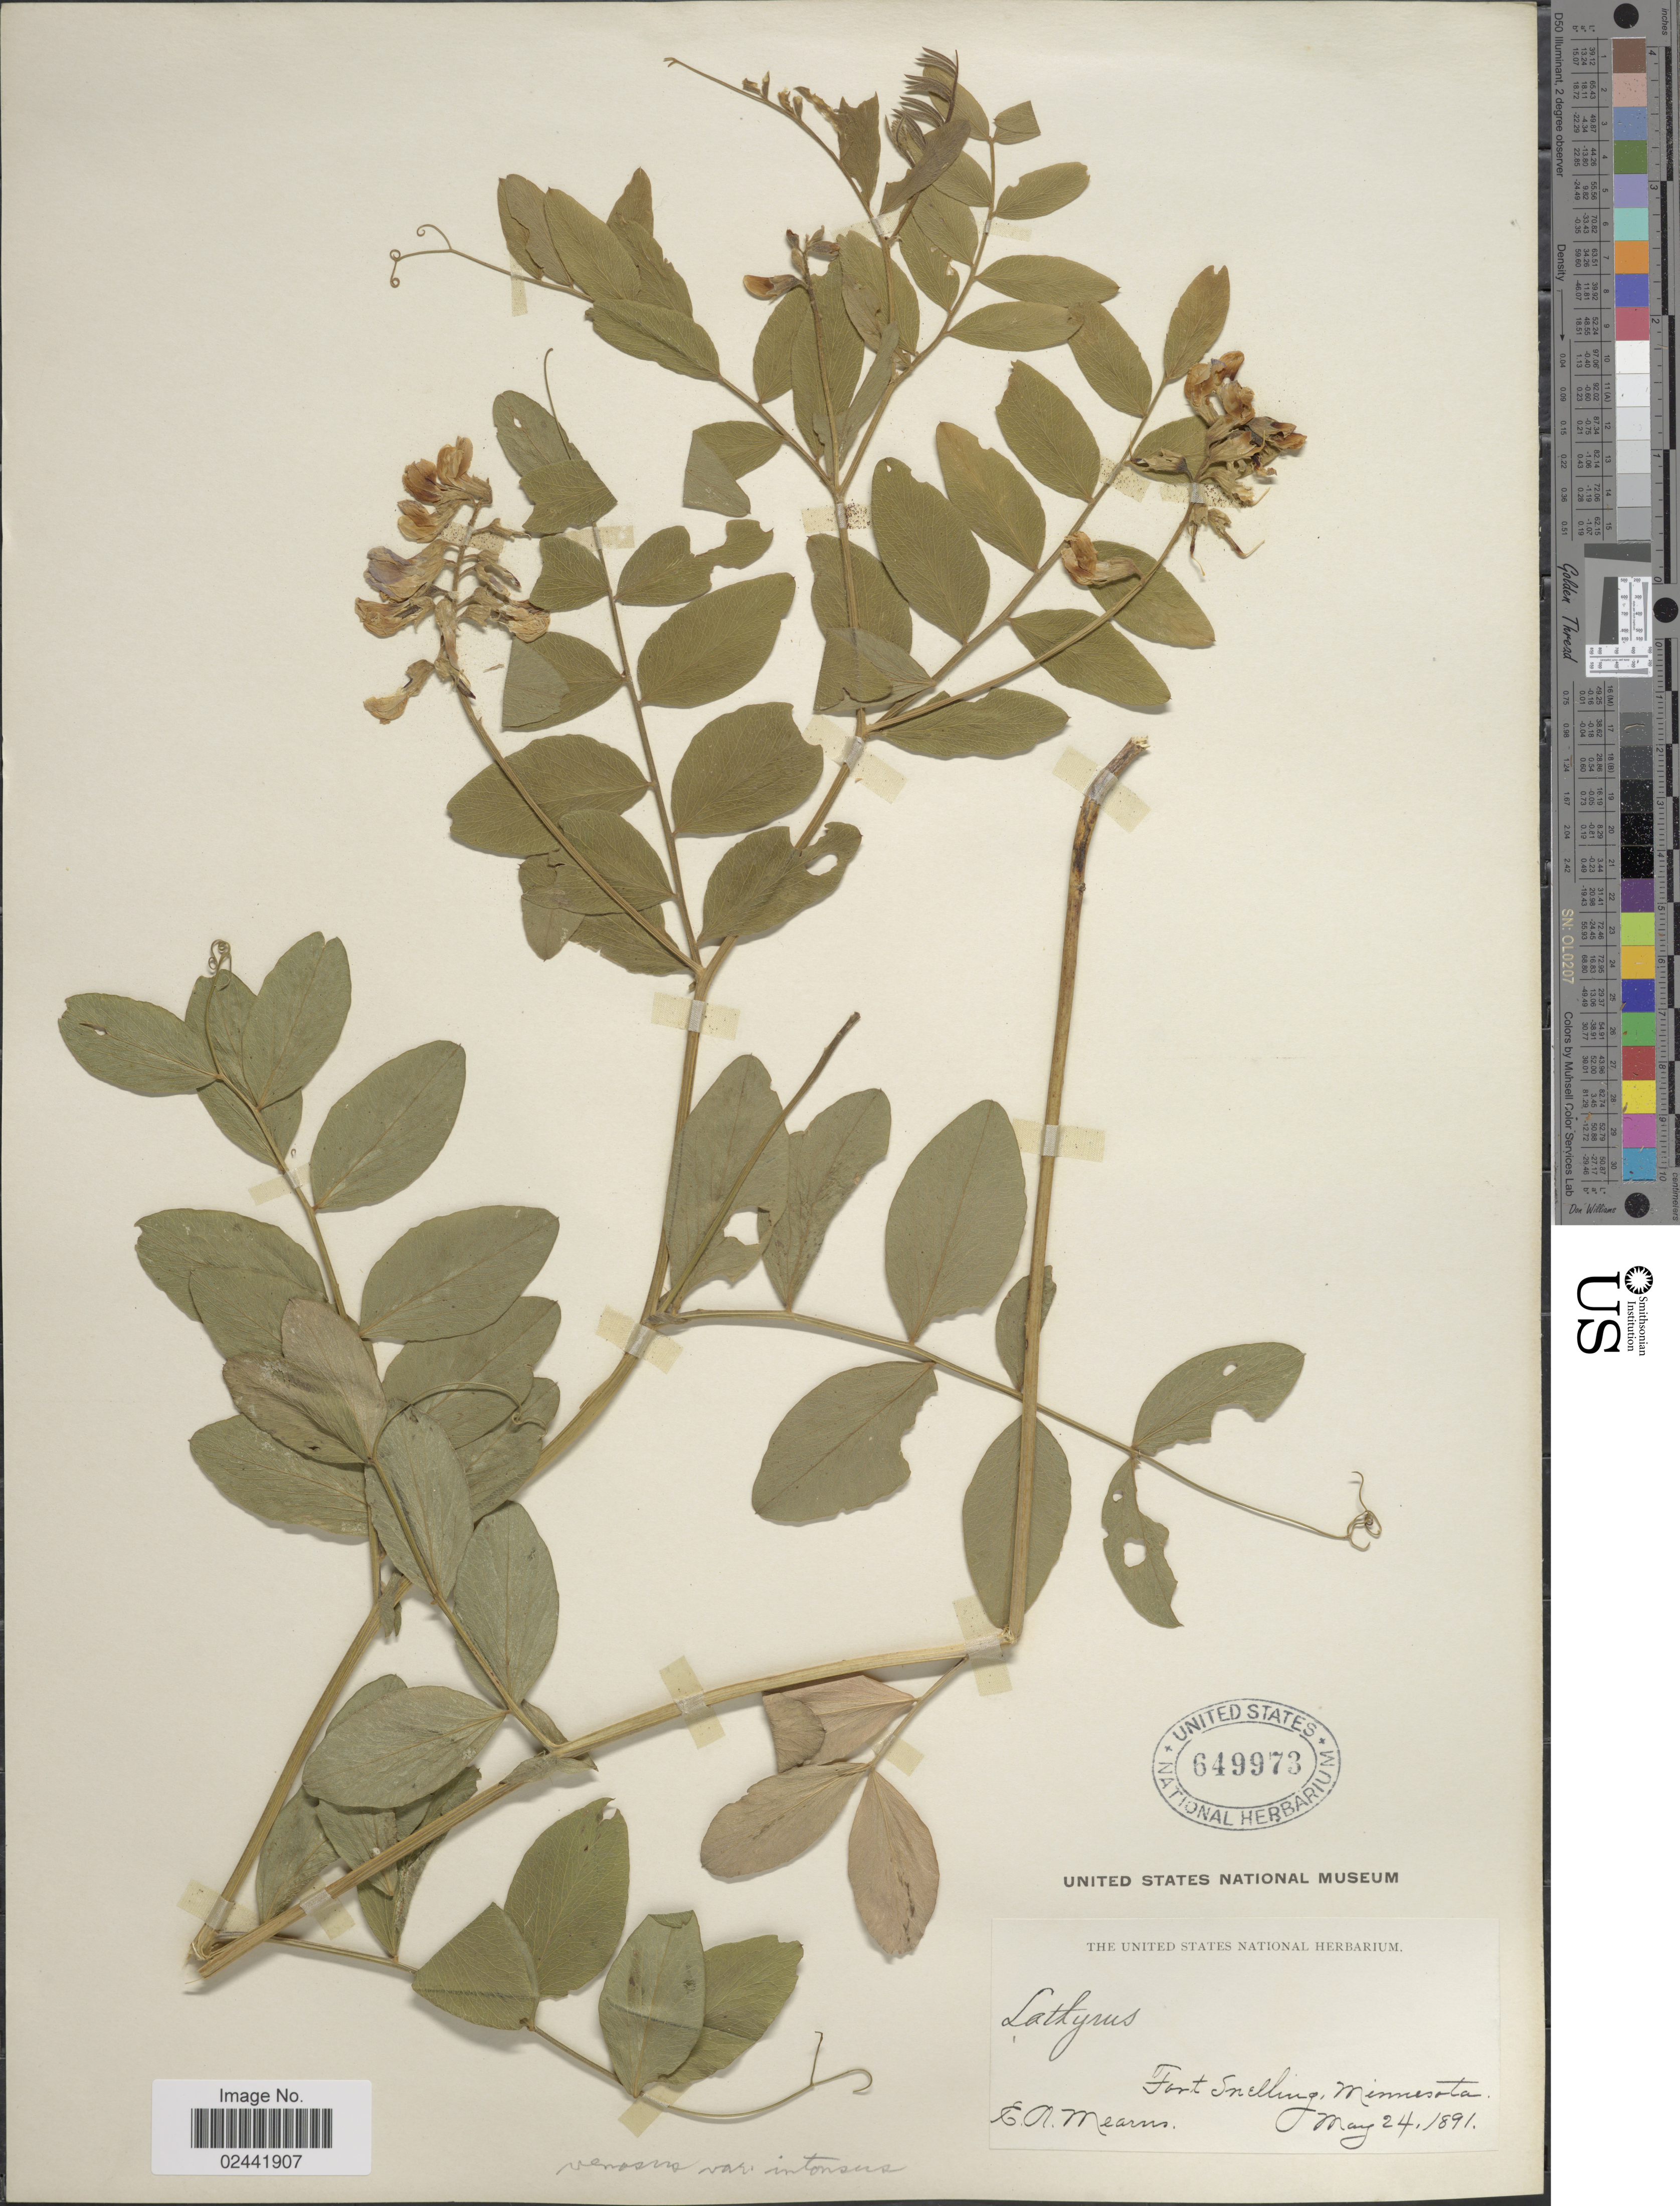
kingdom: Plantae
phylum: Tracheophyta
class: Magnoliopsida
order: Fabales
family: Fabaceae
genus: Lathyrus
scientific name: Lathyrus venosus var. intonsus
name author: Butters & H. St. John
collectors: E. A. Mearns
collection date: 1891-05-24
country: United States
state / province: Minnesota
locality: Fort Snelling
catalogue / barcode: US 649973